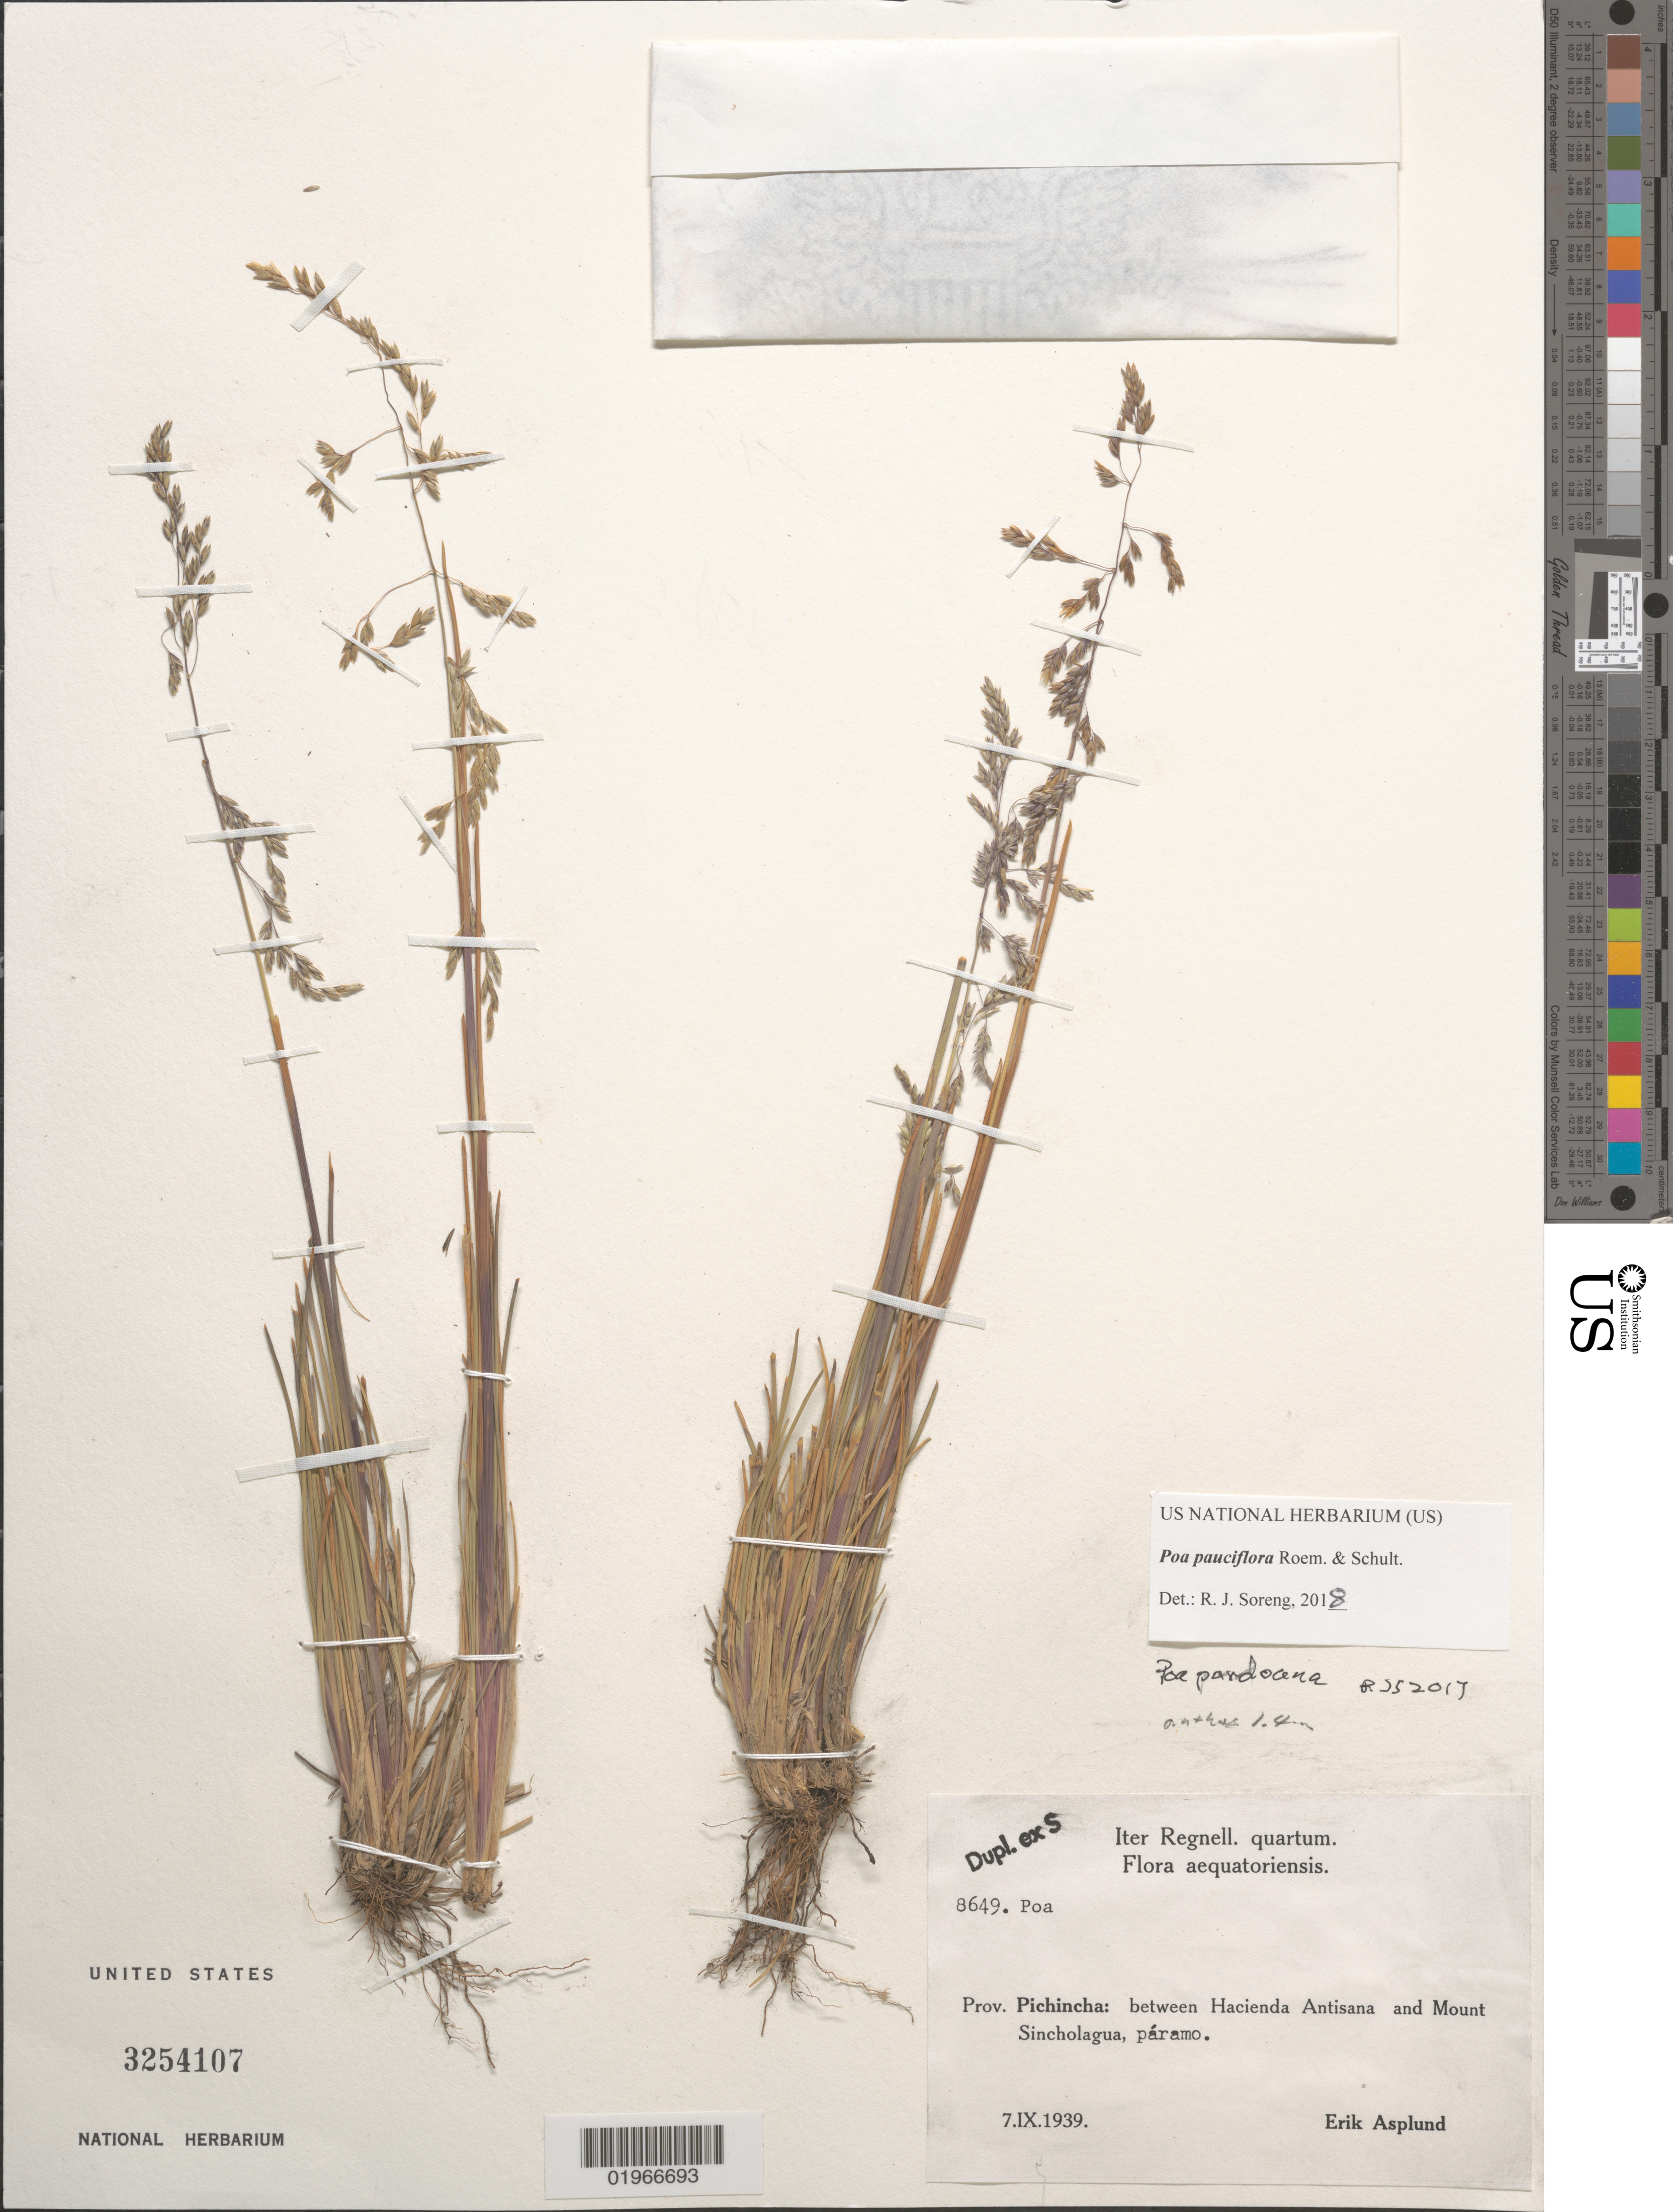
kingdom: Plantae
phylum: Tracheophyta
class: Liliopsida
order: Poales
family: Poaceae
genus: Poa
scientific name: Poa pauciflora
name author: Roem. & Schult.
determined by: Soreng, Robert J., Research Associate (BOT), Smithsonian Institution - National Museum of Natural History (UNITED STATES)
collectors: E. Asplund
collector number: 8649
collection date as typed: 7.IX.1939.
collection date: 1939-09-07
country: Ecuador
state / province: Pichincha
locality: between Hacienda Antisan and Mount Sincholagua, páramo.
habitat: páramo.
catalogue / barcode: US 3254107